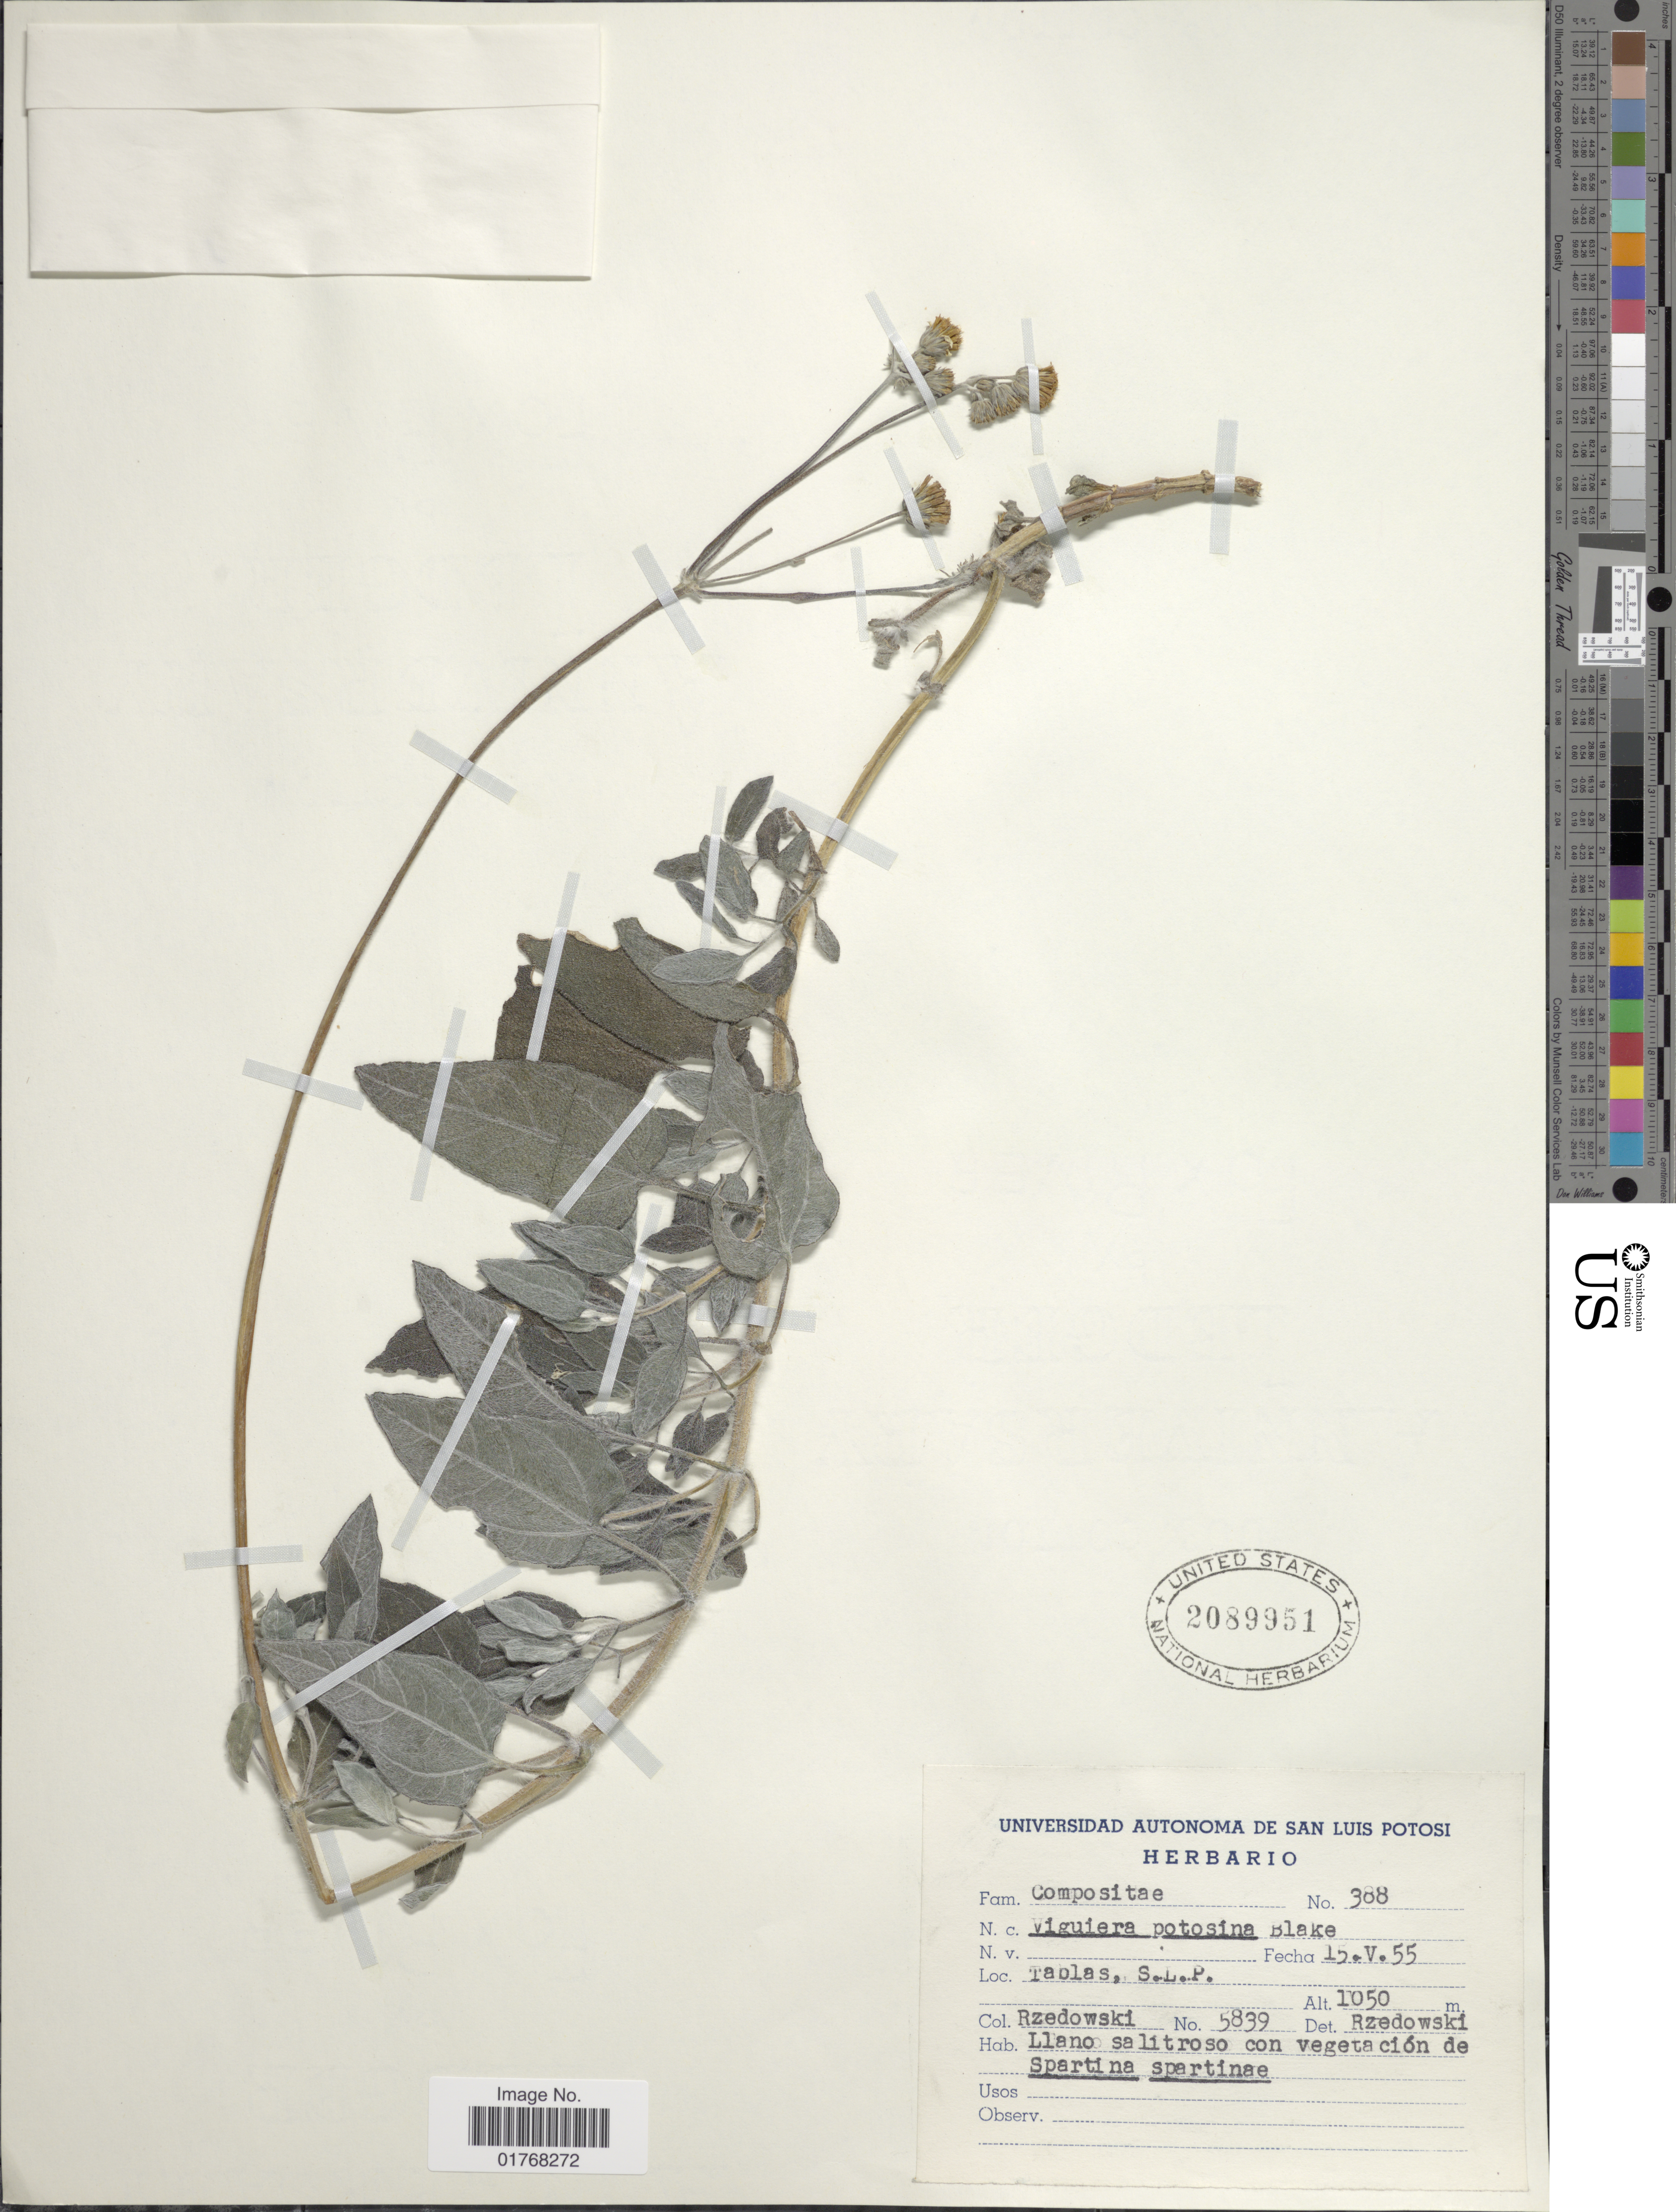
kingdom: Plantae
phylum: Tracheophyta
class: Magnoliopsida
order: Asterales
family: Asteraceae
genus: Viguiera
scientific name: Viguiera potosina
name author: S.F. Blake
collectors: Rzedowski, --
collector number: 5839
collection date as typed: Transcribed d/m/y: 15/5/55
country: Mexico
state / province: San Luis Potosí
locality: Tablas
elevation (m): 1050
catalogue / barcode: US 2089951